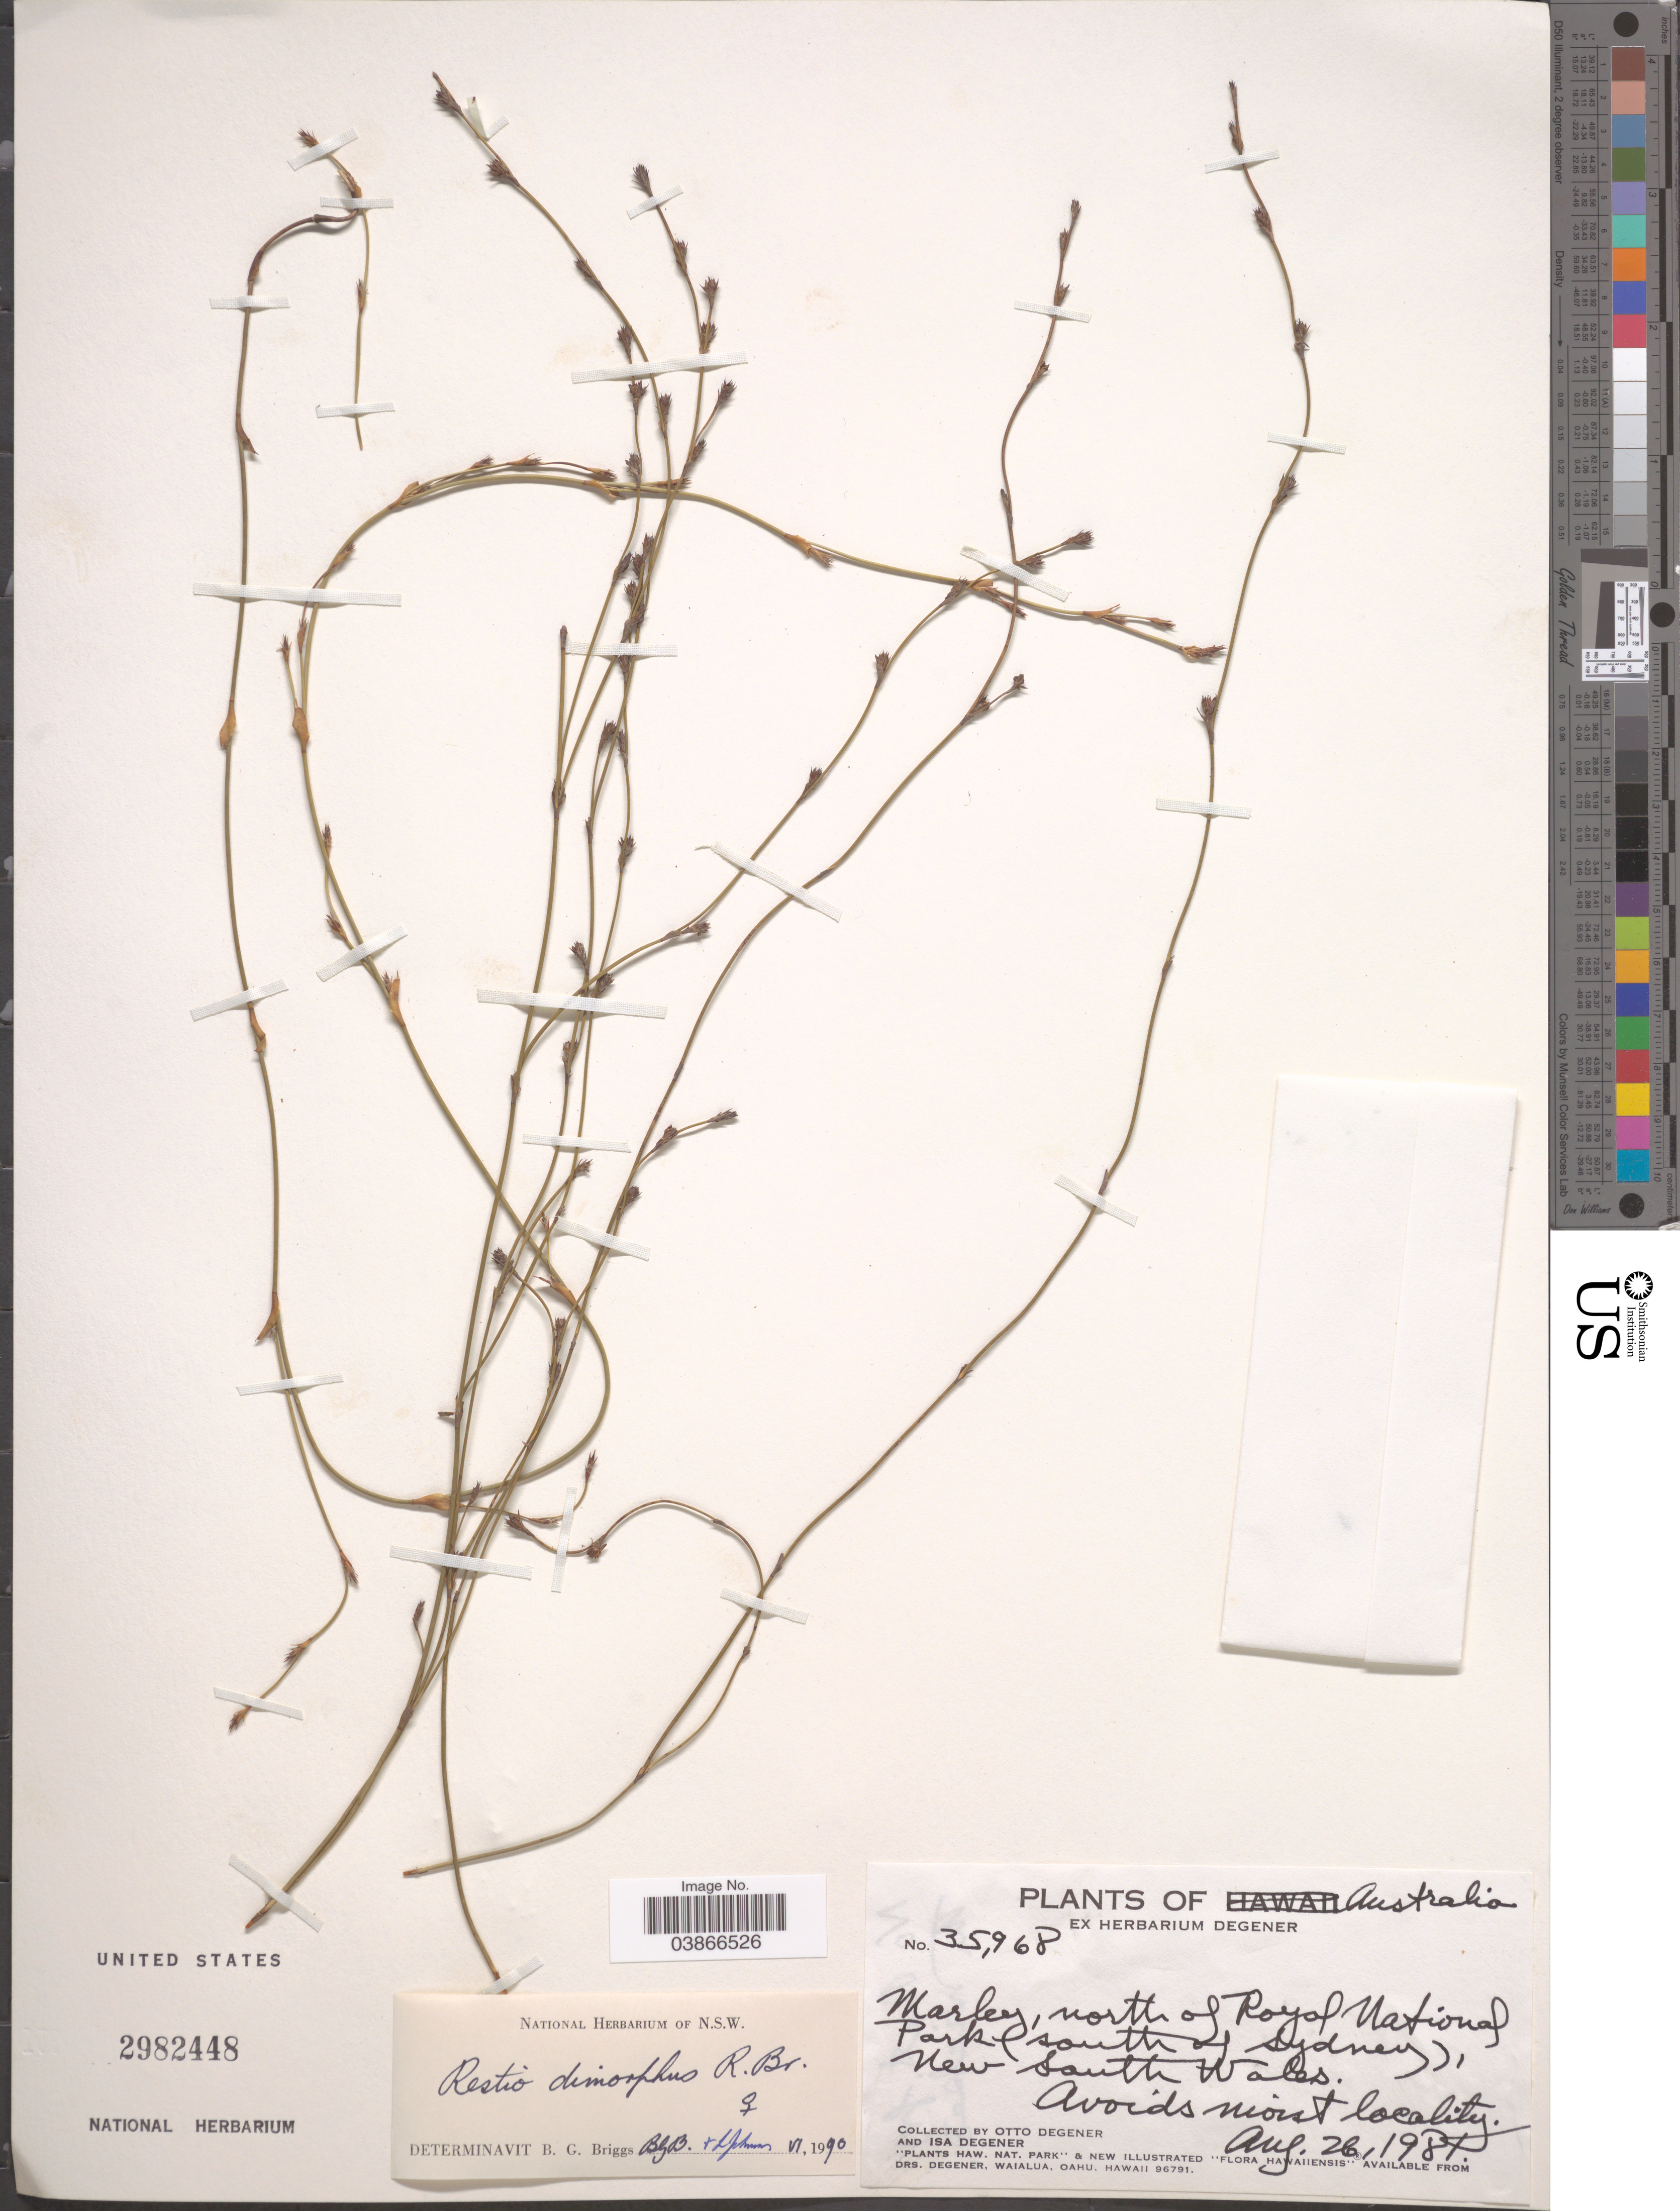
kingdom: Plantae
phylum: Tracheophyta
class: Liliopsida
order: Poales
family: Restionaceae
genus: Chordifex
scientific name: Chordifex dimorphus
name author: (R. Br.) B.G. Briggs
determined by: Strong, Mark T., (BOT), Smithsonian Institution - National Museum of Natural History (UNITED STATES)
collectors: O. Degener & I. Degener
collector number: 35968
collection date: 1981-08-26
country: Australia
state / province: New South Wales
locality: Marley, north of Royal National Park (South of Sydney).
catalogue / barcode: US 2982448